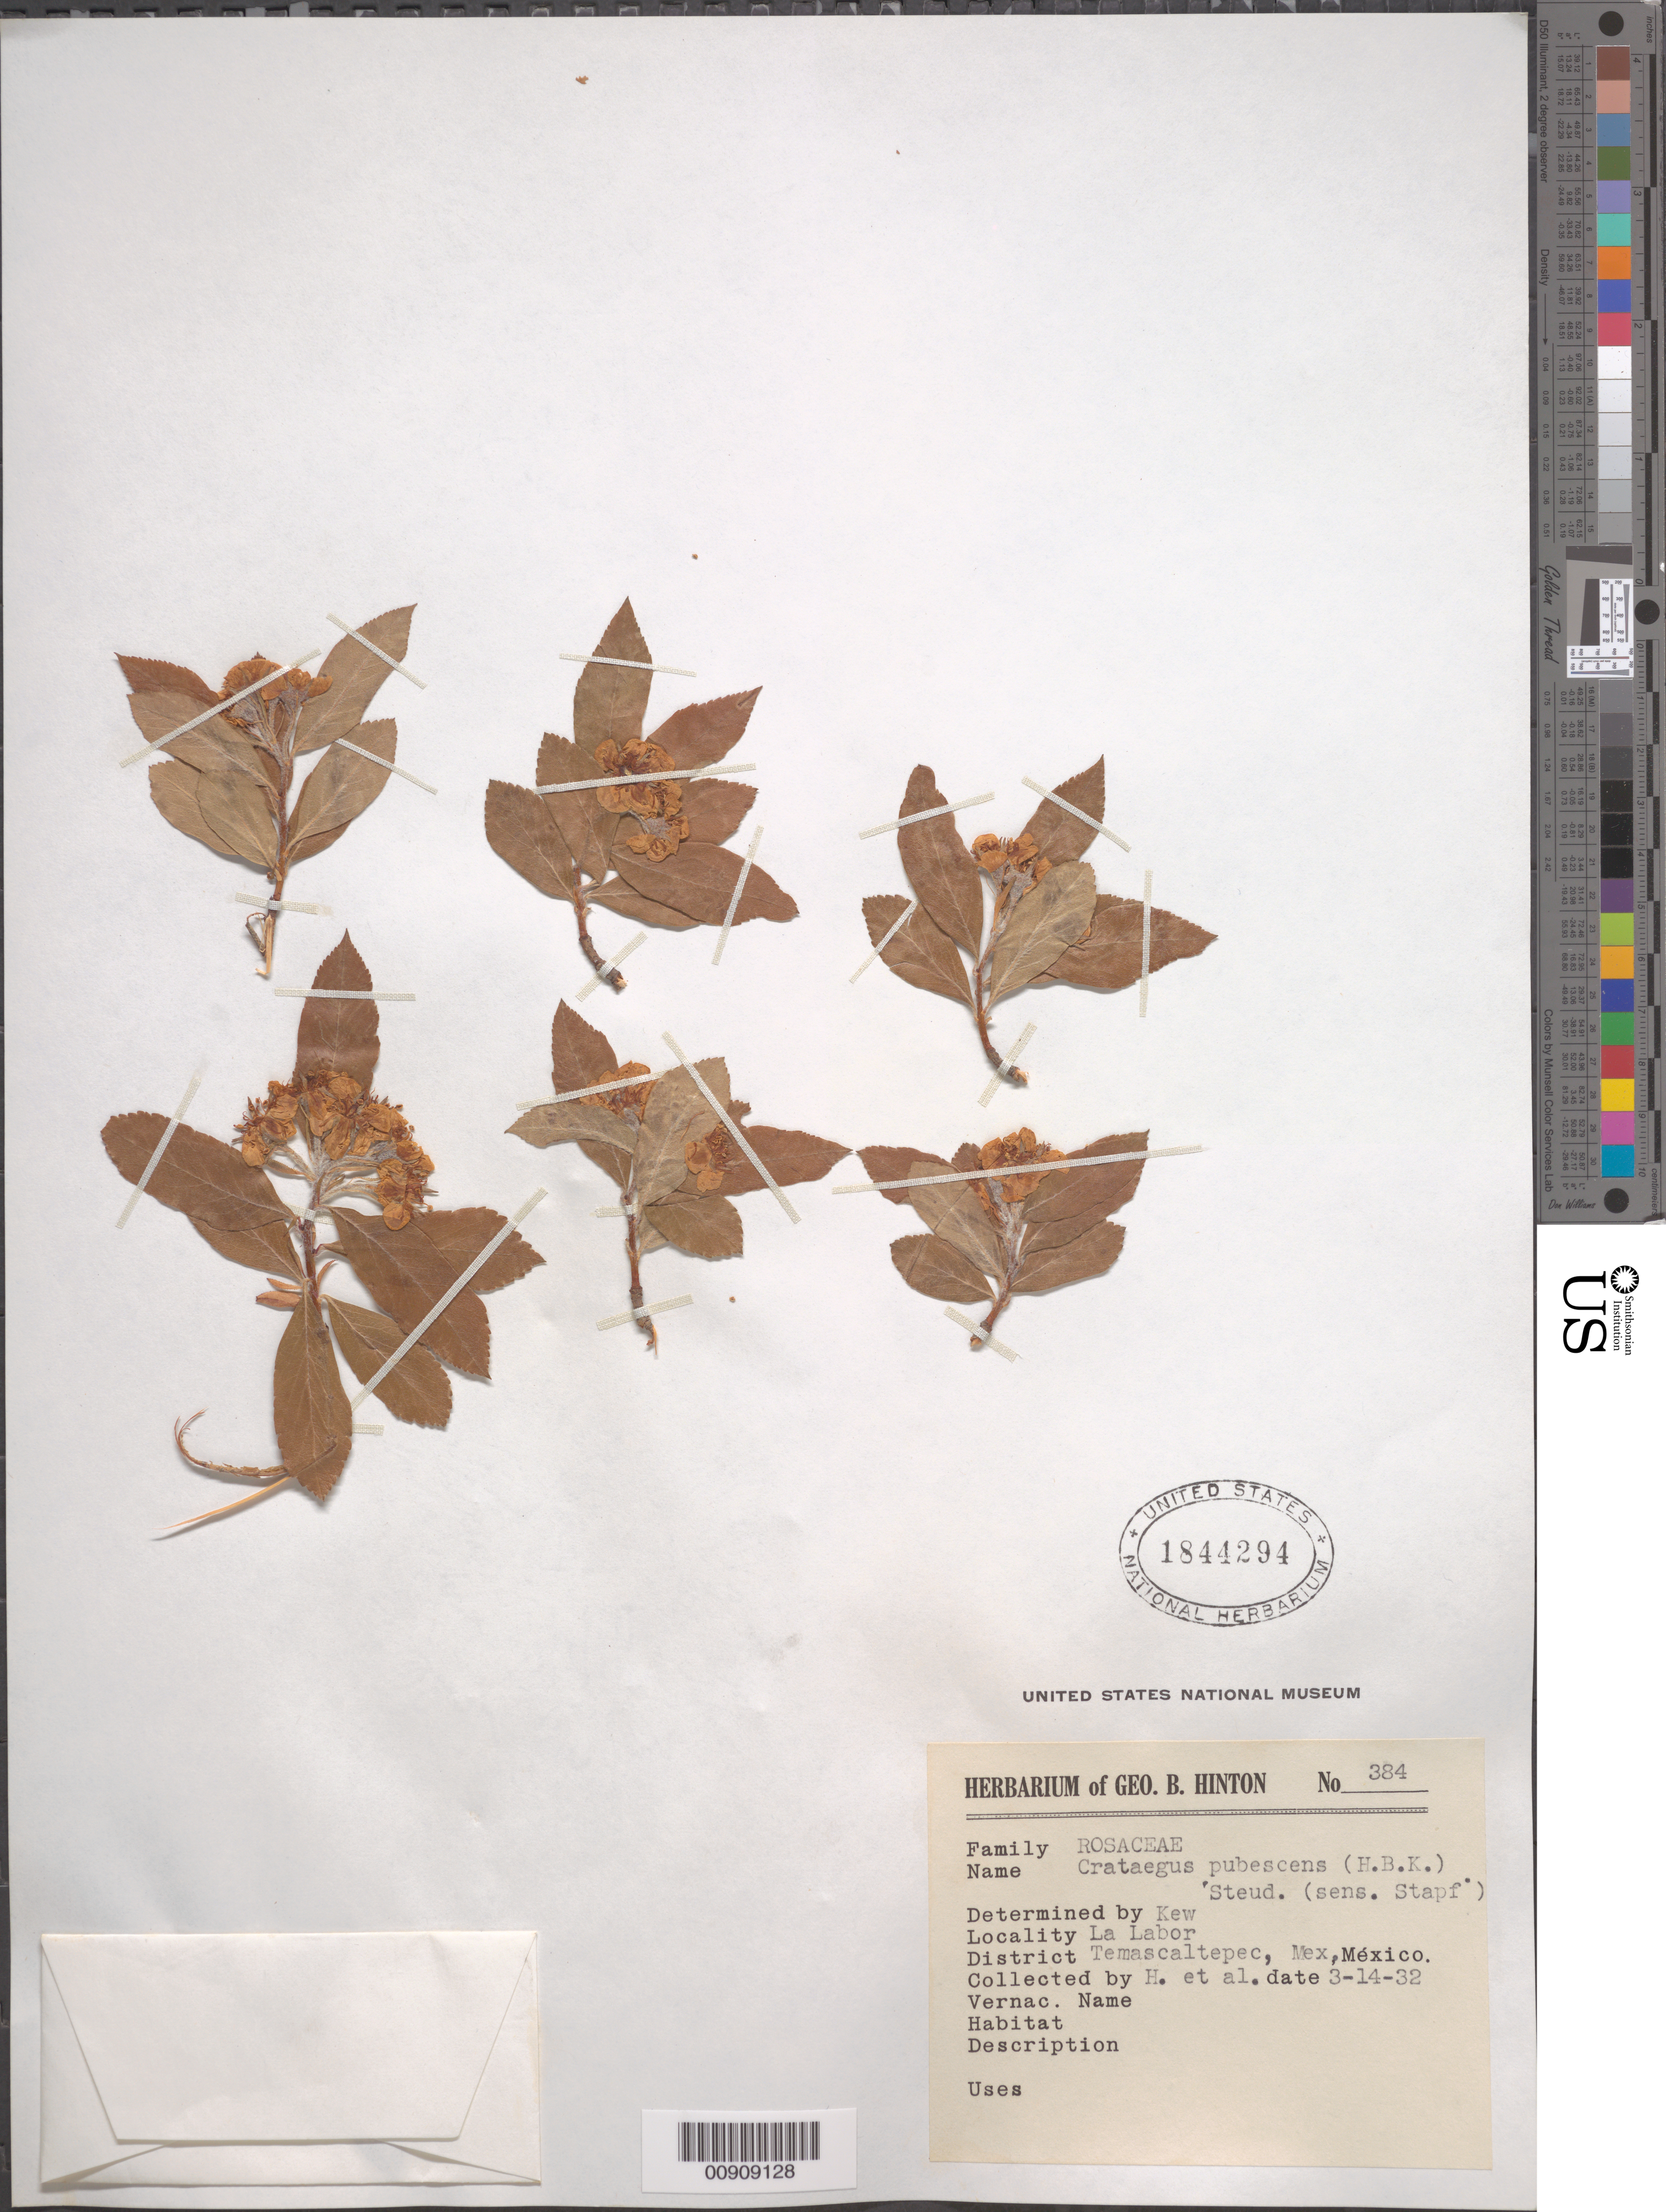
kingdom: Plantae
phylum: Tracheophyta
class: Magnoliopsida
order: Rosales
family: Rosaceae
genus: Crataegus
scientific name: Crataegus pubescens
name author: (C. Presl) C. Presl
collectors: G. B. Hinton & et al.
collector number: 384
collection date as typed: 14 Mar 1932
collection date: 1932-03-14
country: Mexico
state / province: México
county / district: Temascaltepec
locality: La Labor, District of Temascaltepec, State of Mexico.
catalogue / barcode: US 1844294